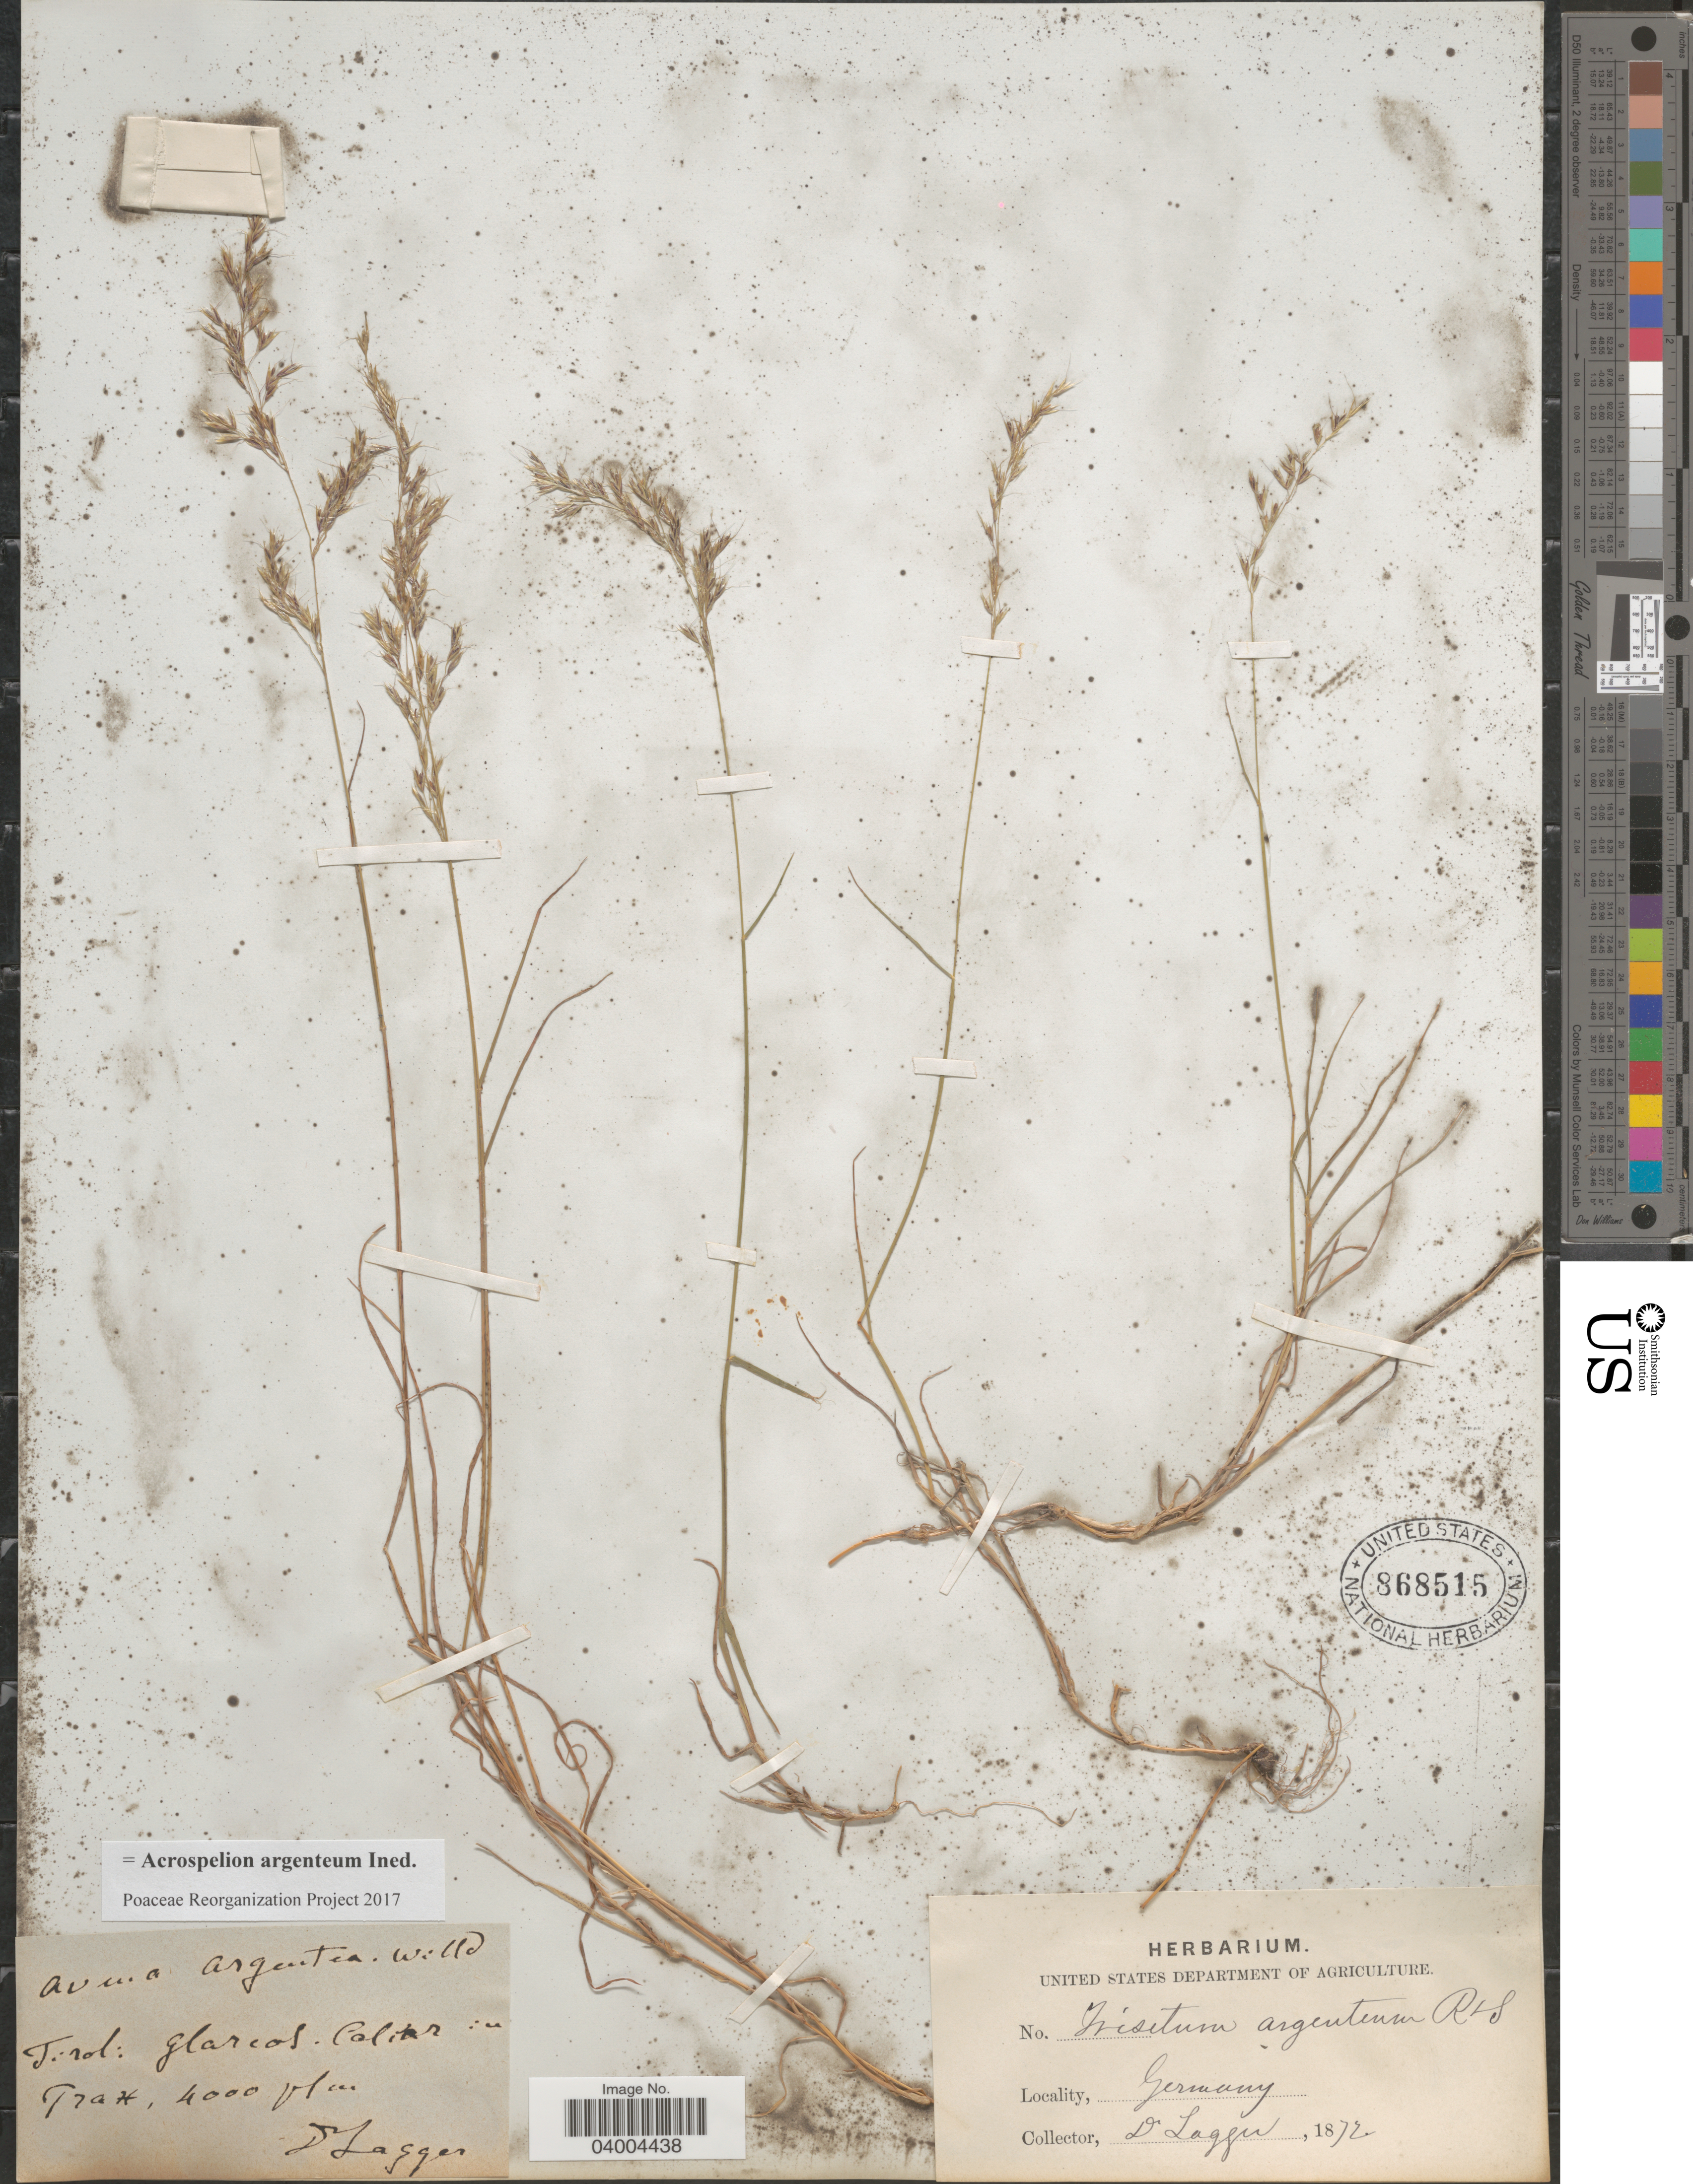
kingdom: Plantae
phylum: Tracheophyta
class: Liliopsida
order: Poales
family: Poaceae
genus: Acrospelion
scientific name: Acrospelion argenteum ined.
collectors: F. J. Lagger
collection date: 1872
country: Germany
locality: Tirol: Glarcos colibu in Trax. [interpreted]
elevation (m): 1219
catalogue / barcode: US 868515